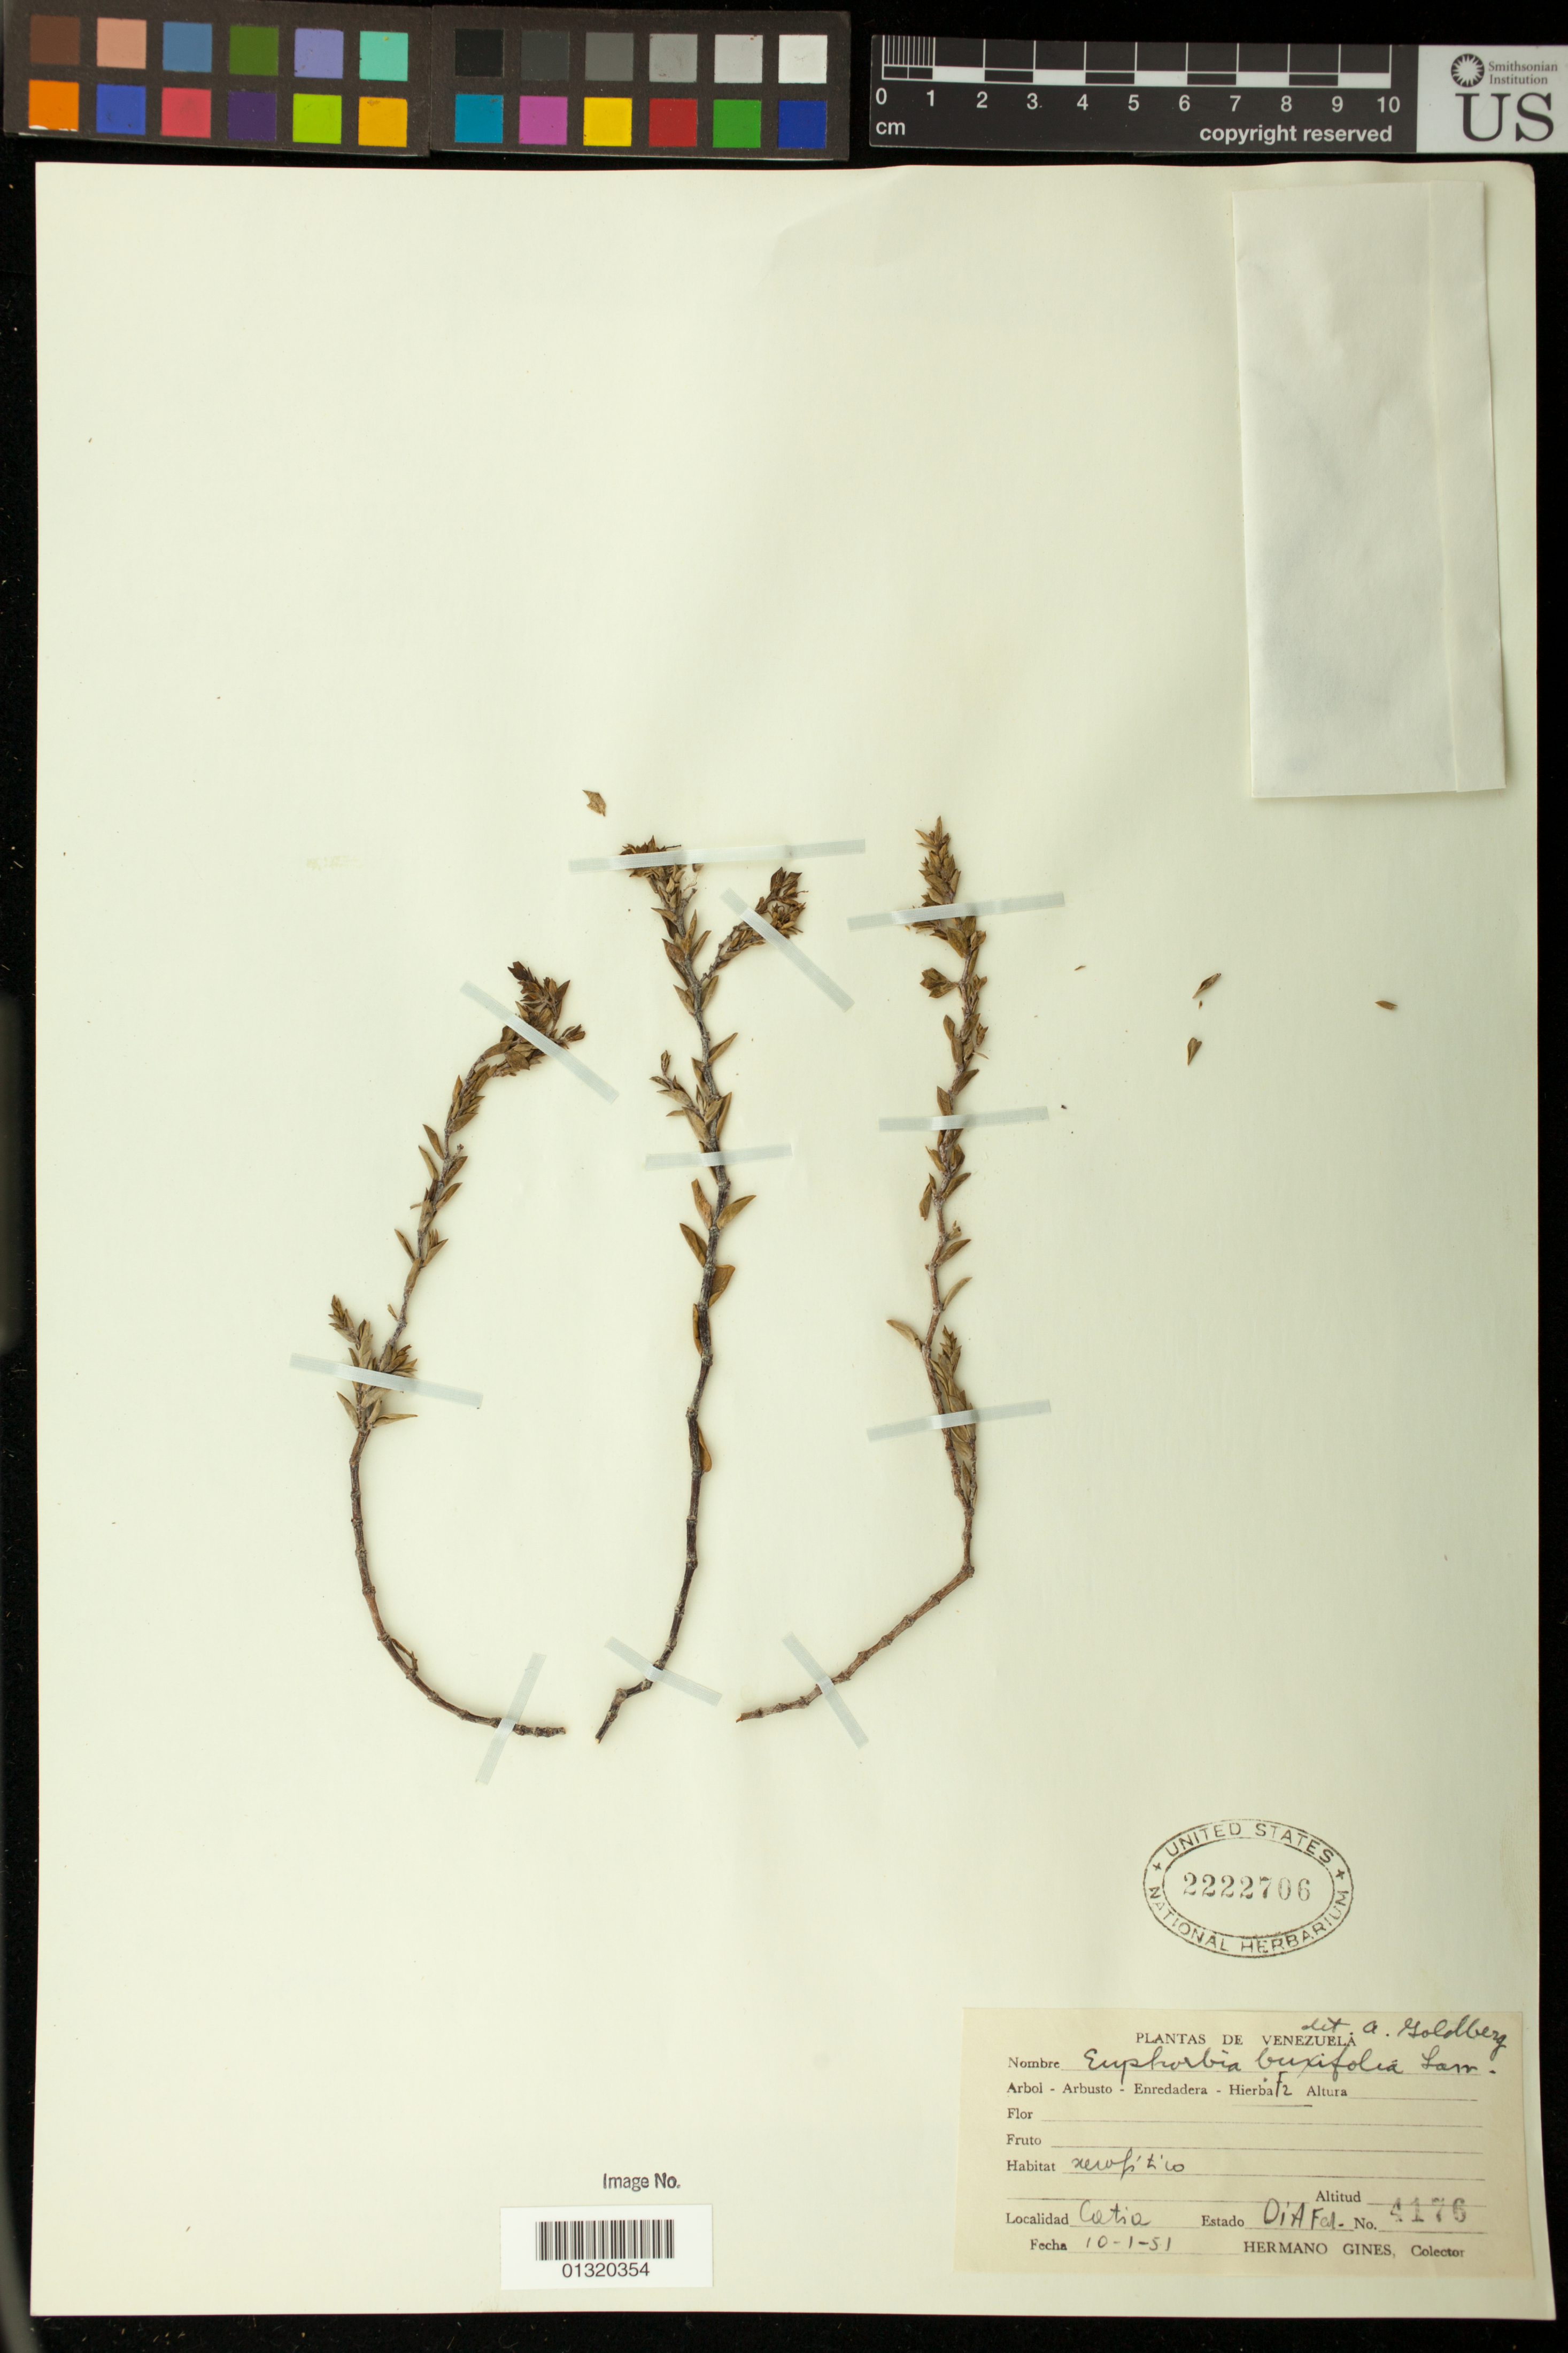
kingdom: Plantae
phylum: Tracheophyta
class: Magnoliopsida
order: Malpighiales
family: Euphorbiaceae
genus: Euphorbia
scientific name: Euphorbia mesembryanthemifolia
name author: Jacq.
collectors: H. Gines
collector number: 4176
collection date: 1951-01-10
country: Venezuela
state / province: Vargas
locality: Catia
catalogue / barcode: US 2222706